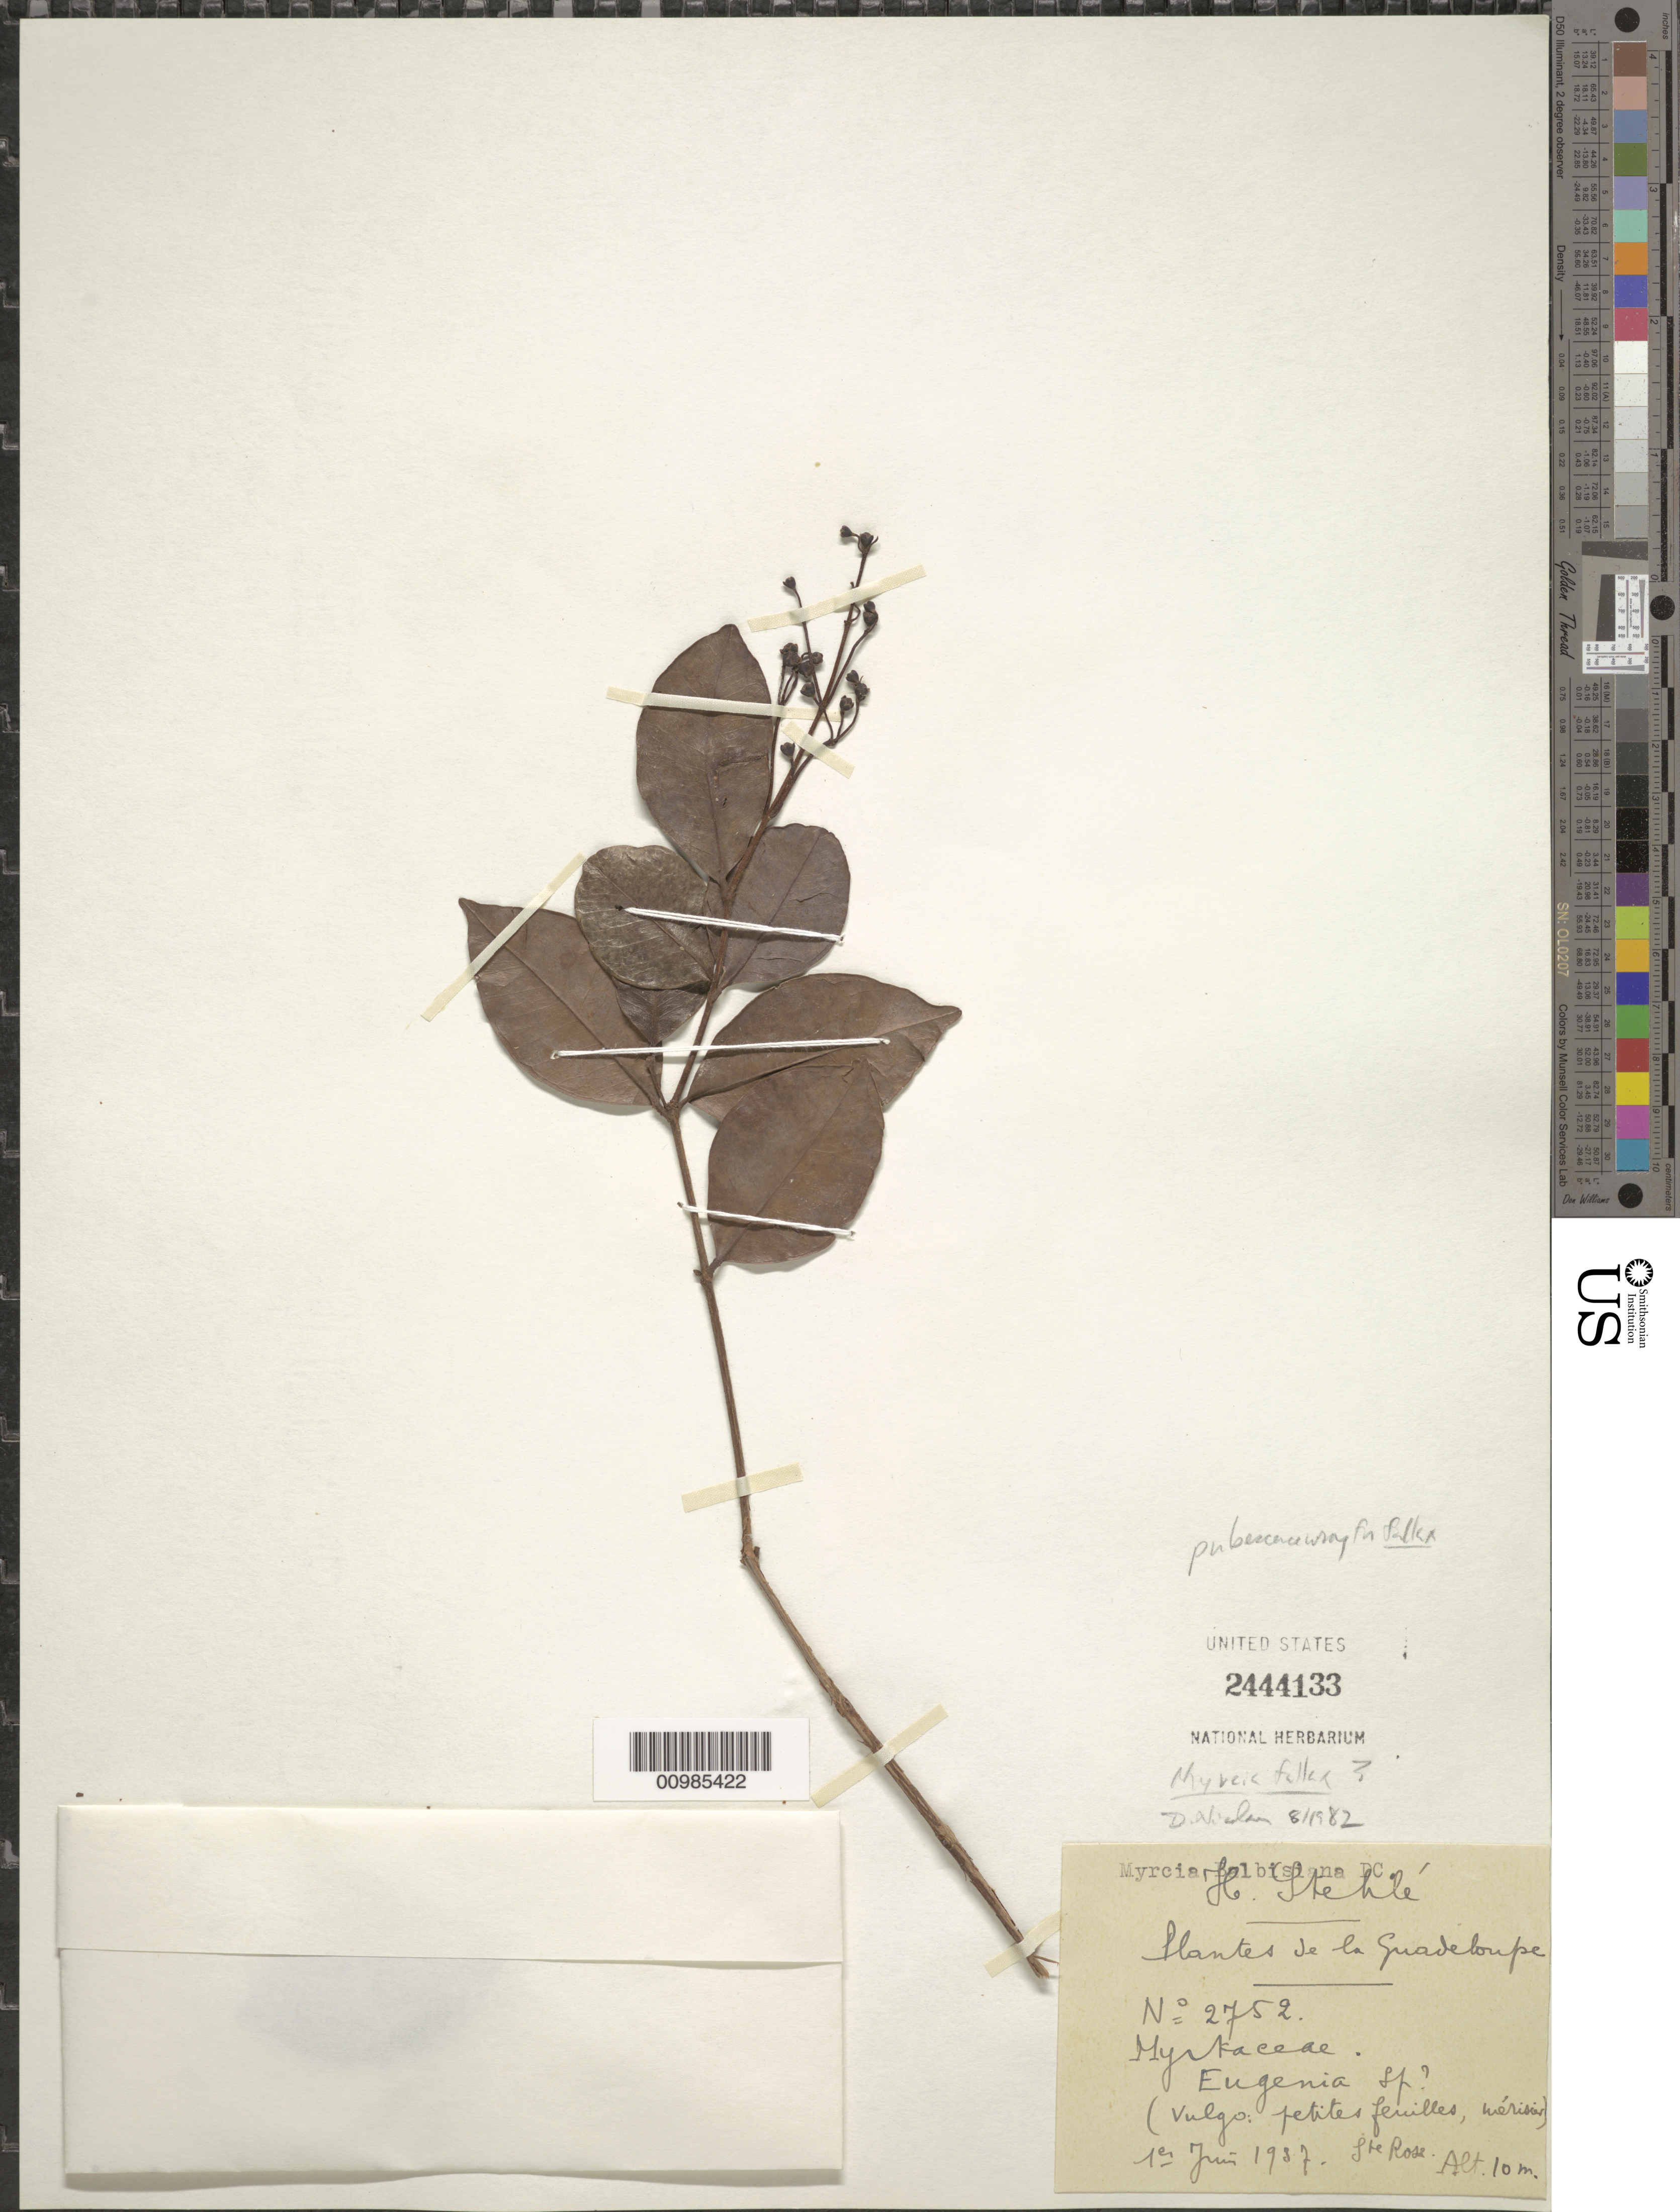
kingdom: Plantae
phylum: Tracheophyta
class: Magnoliopsida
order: Myrtales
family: Myrtaceae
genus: Myrcia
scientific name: Myrcia fallax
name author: (Rich.) DC.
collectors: H. Stehlé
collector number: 2752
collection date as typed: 01 Jun 1937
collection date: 1937-06-01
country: Guadeloupe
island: Basse Terre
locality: St. Rose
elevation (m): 10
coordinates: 0 N, 0 E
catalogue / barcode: US 2444133